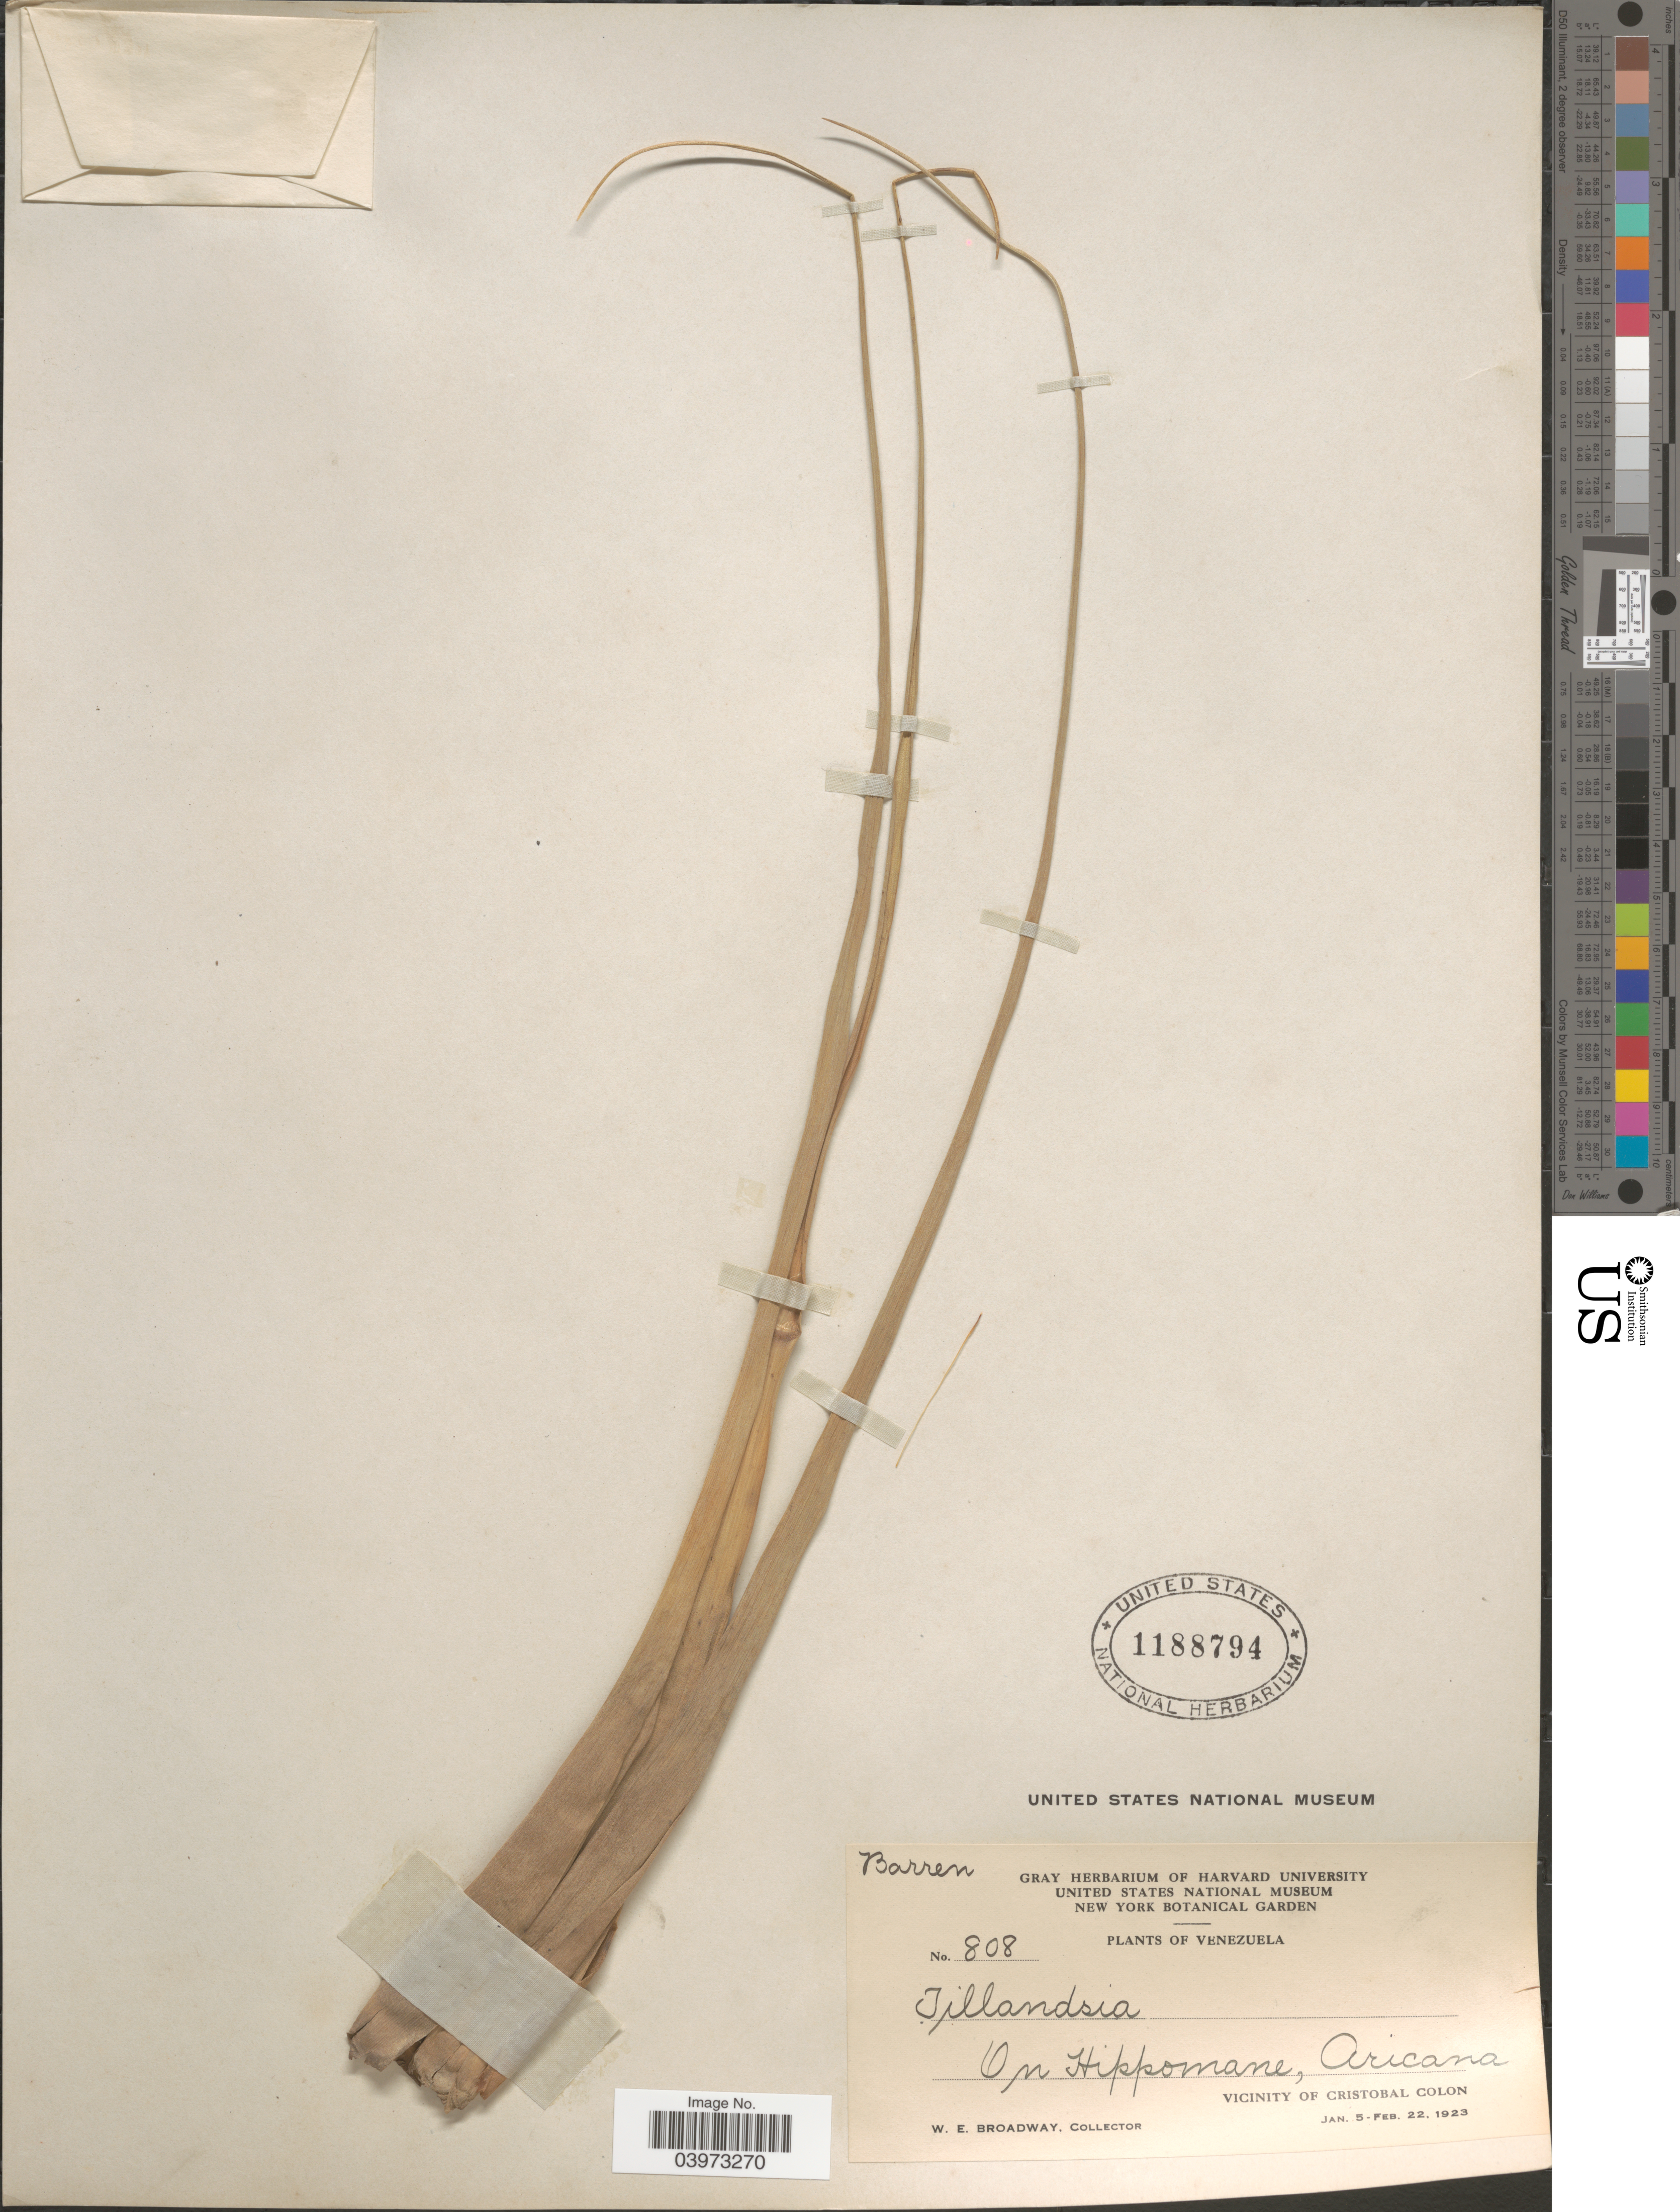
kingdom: Plantae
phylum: Tracheophyta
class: Liliopsida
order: Poales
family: Bromeliaceae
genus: Tillandsia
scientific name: Tillandsia elongata var. subimbricata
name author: (Baker) L.B. Sm.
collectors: W. E. Broadway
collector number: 808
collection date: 1923-01-05/1923-02-22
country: Venezuela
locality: On Hippomane, Aricana. Vicinity of Cristobal Colon.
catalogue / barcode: US 1188794